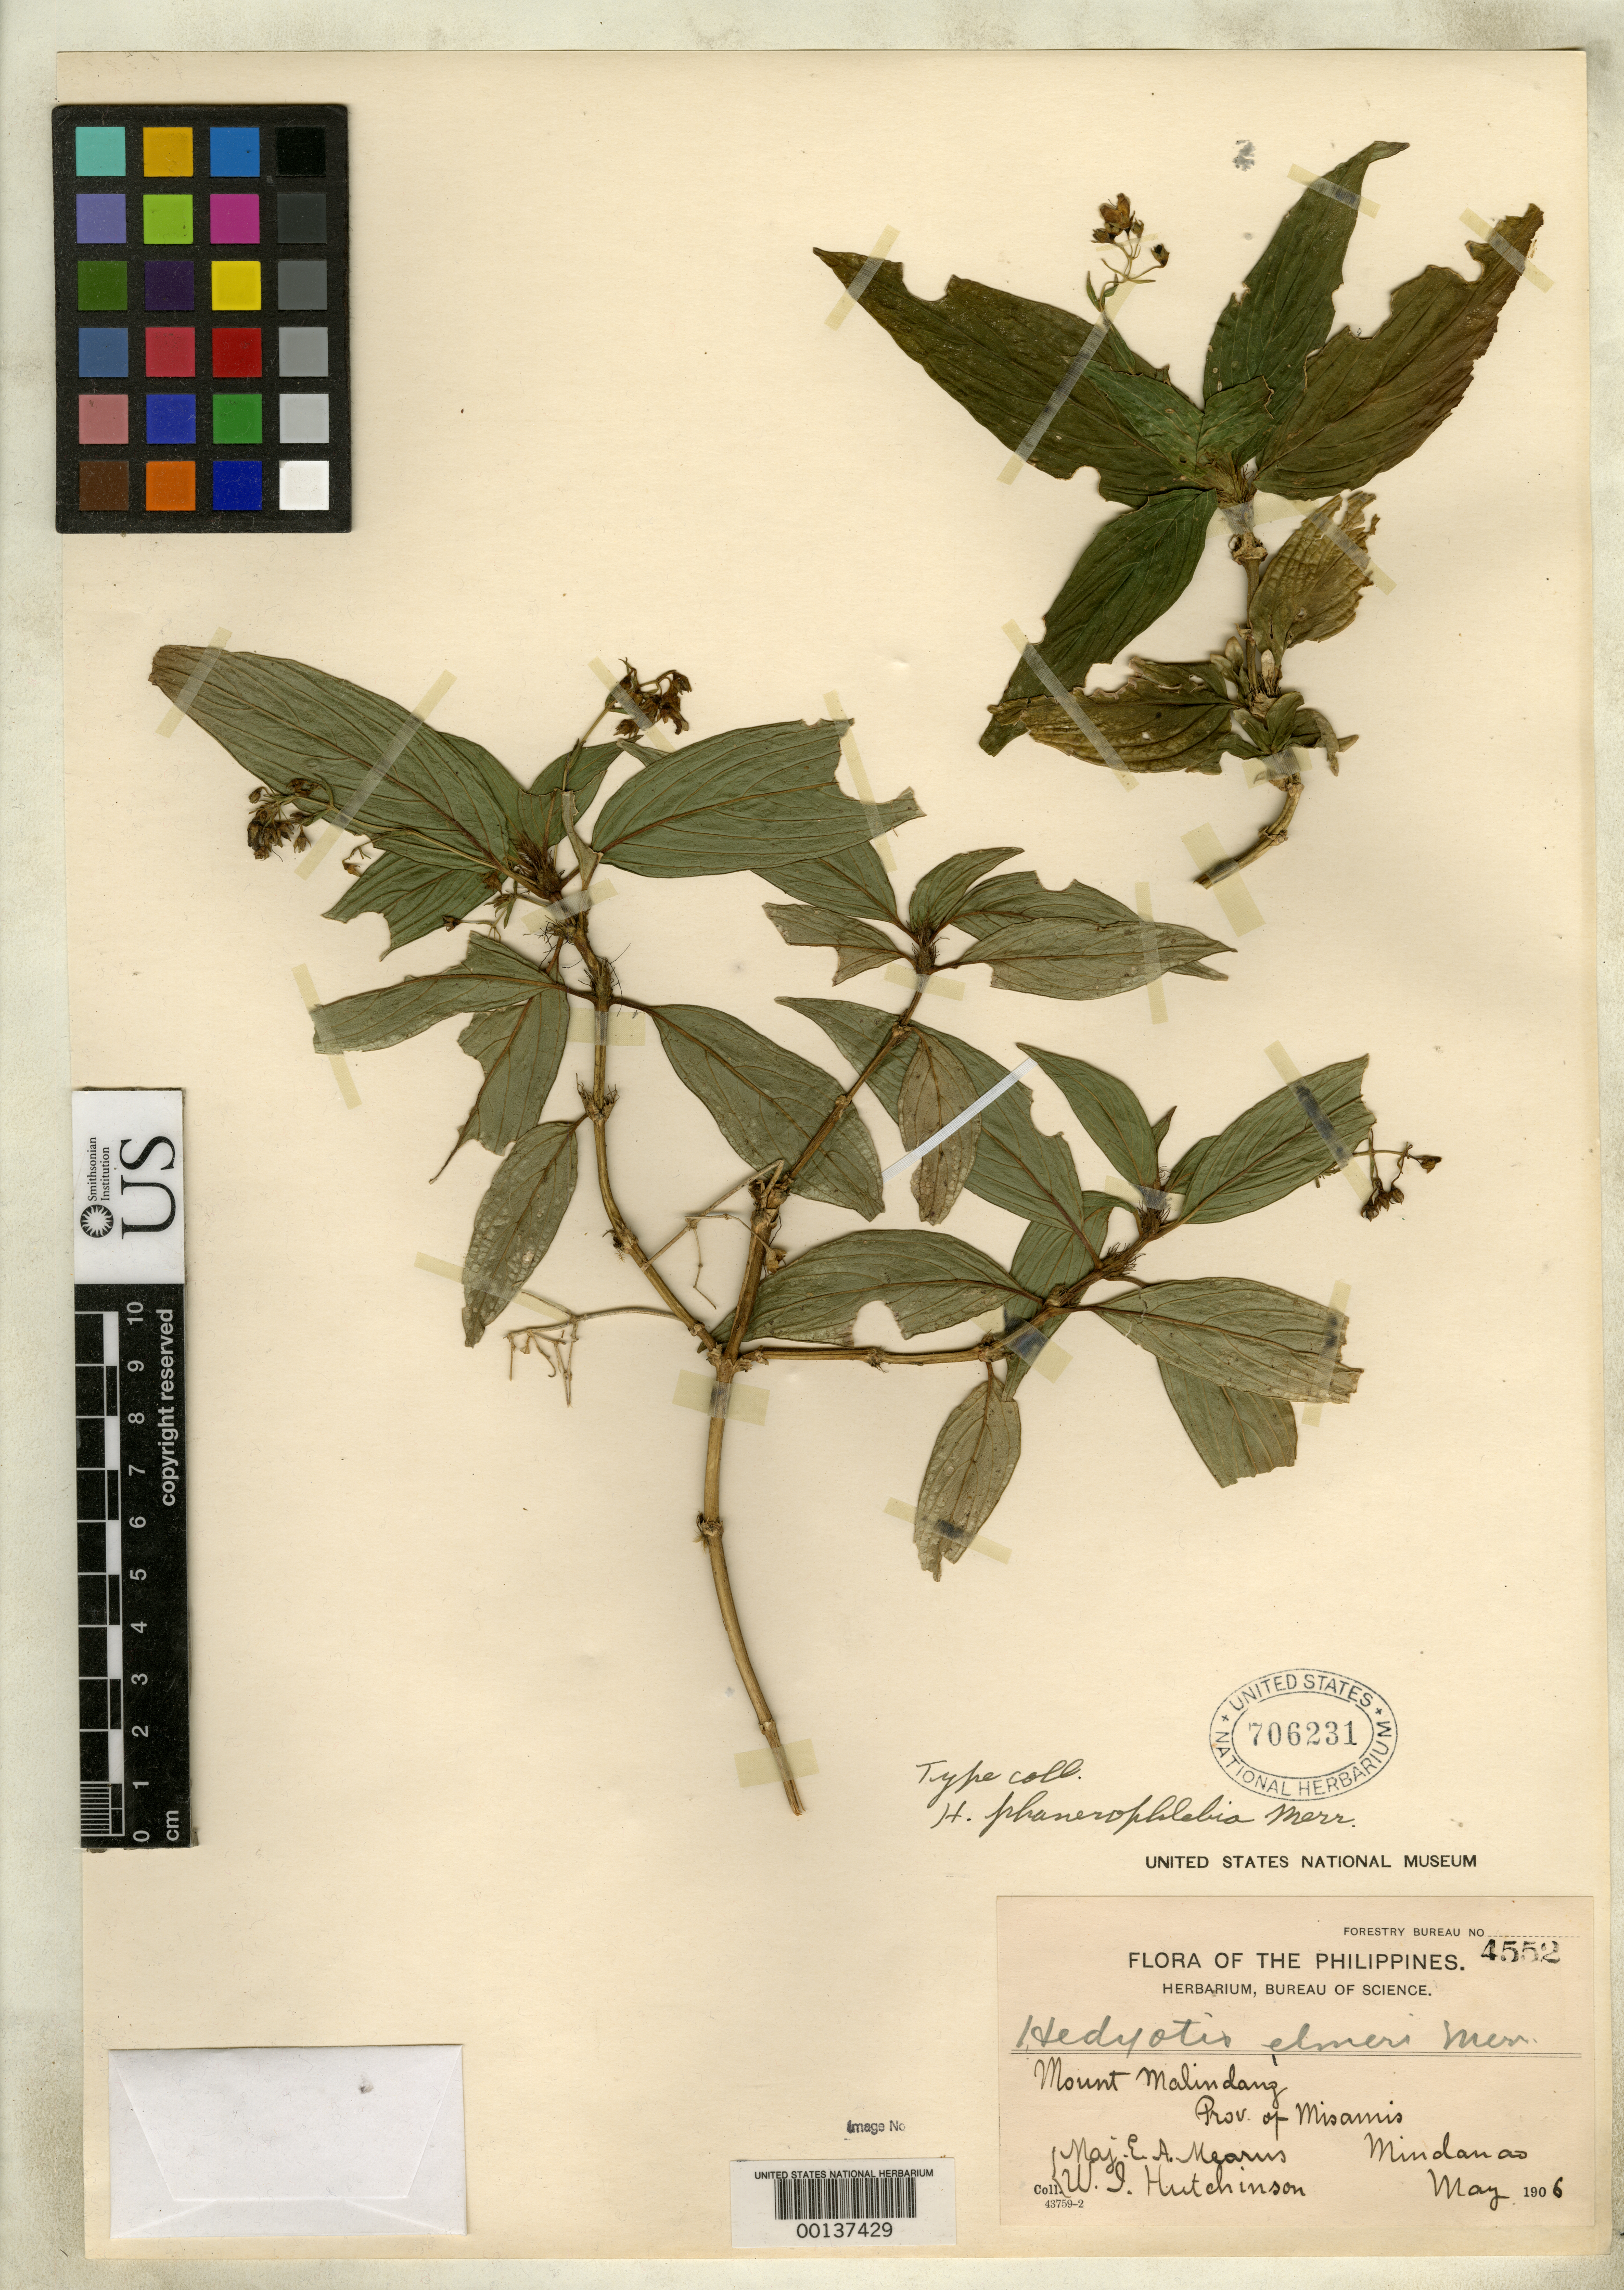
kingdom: Plantae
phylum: Tracheophyta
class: Magnoliopsida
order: Gentianales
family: Rubiaceae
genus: Hedyotis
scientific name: Hedyotis phanerophlebia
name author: Merr.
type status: Isotype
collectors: E. A. Mearns & W. I. Hutchinson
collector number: Bur. Sci. 4552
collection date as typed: May 1906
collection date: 1906-05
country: Philippines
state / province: Northern Mindanao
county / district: Misamis Occidental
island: Mindanao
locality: Mt. Malindang.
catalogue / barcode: US 706231